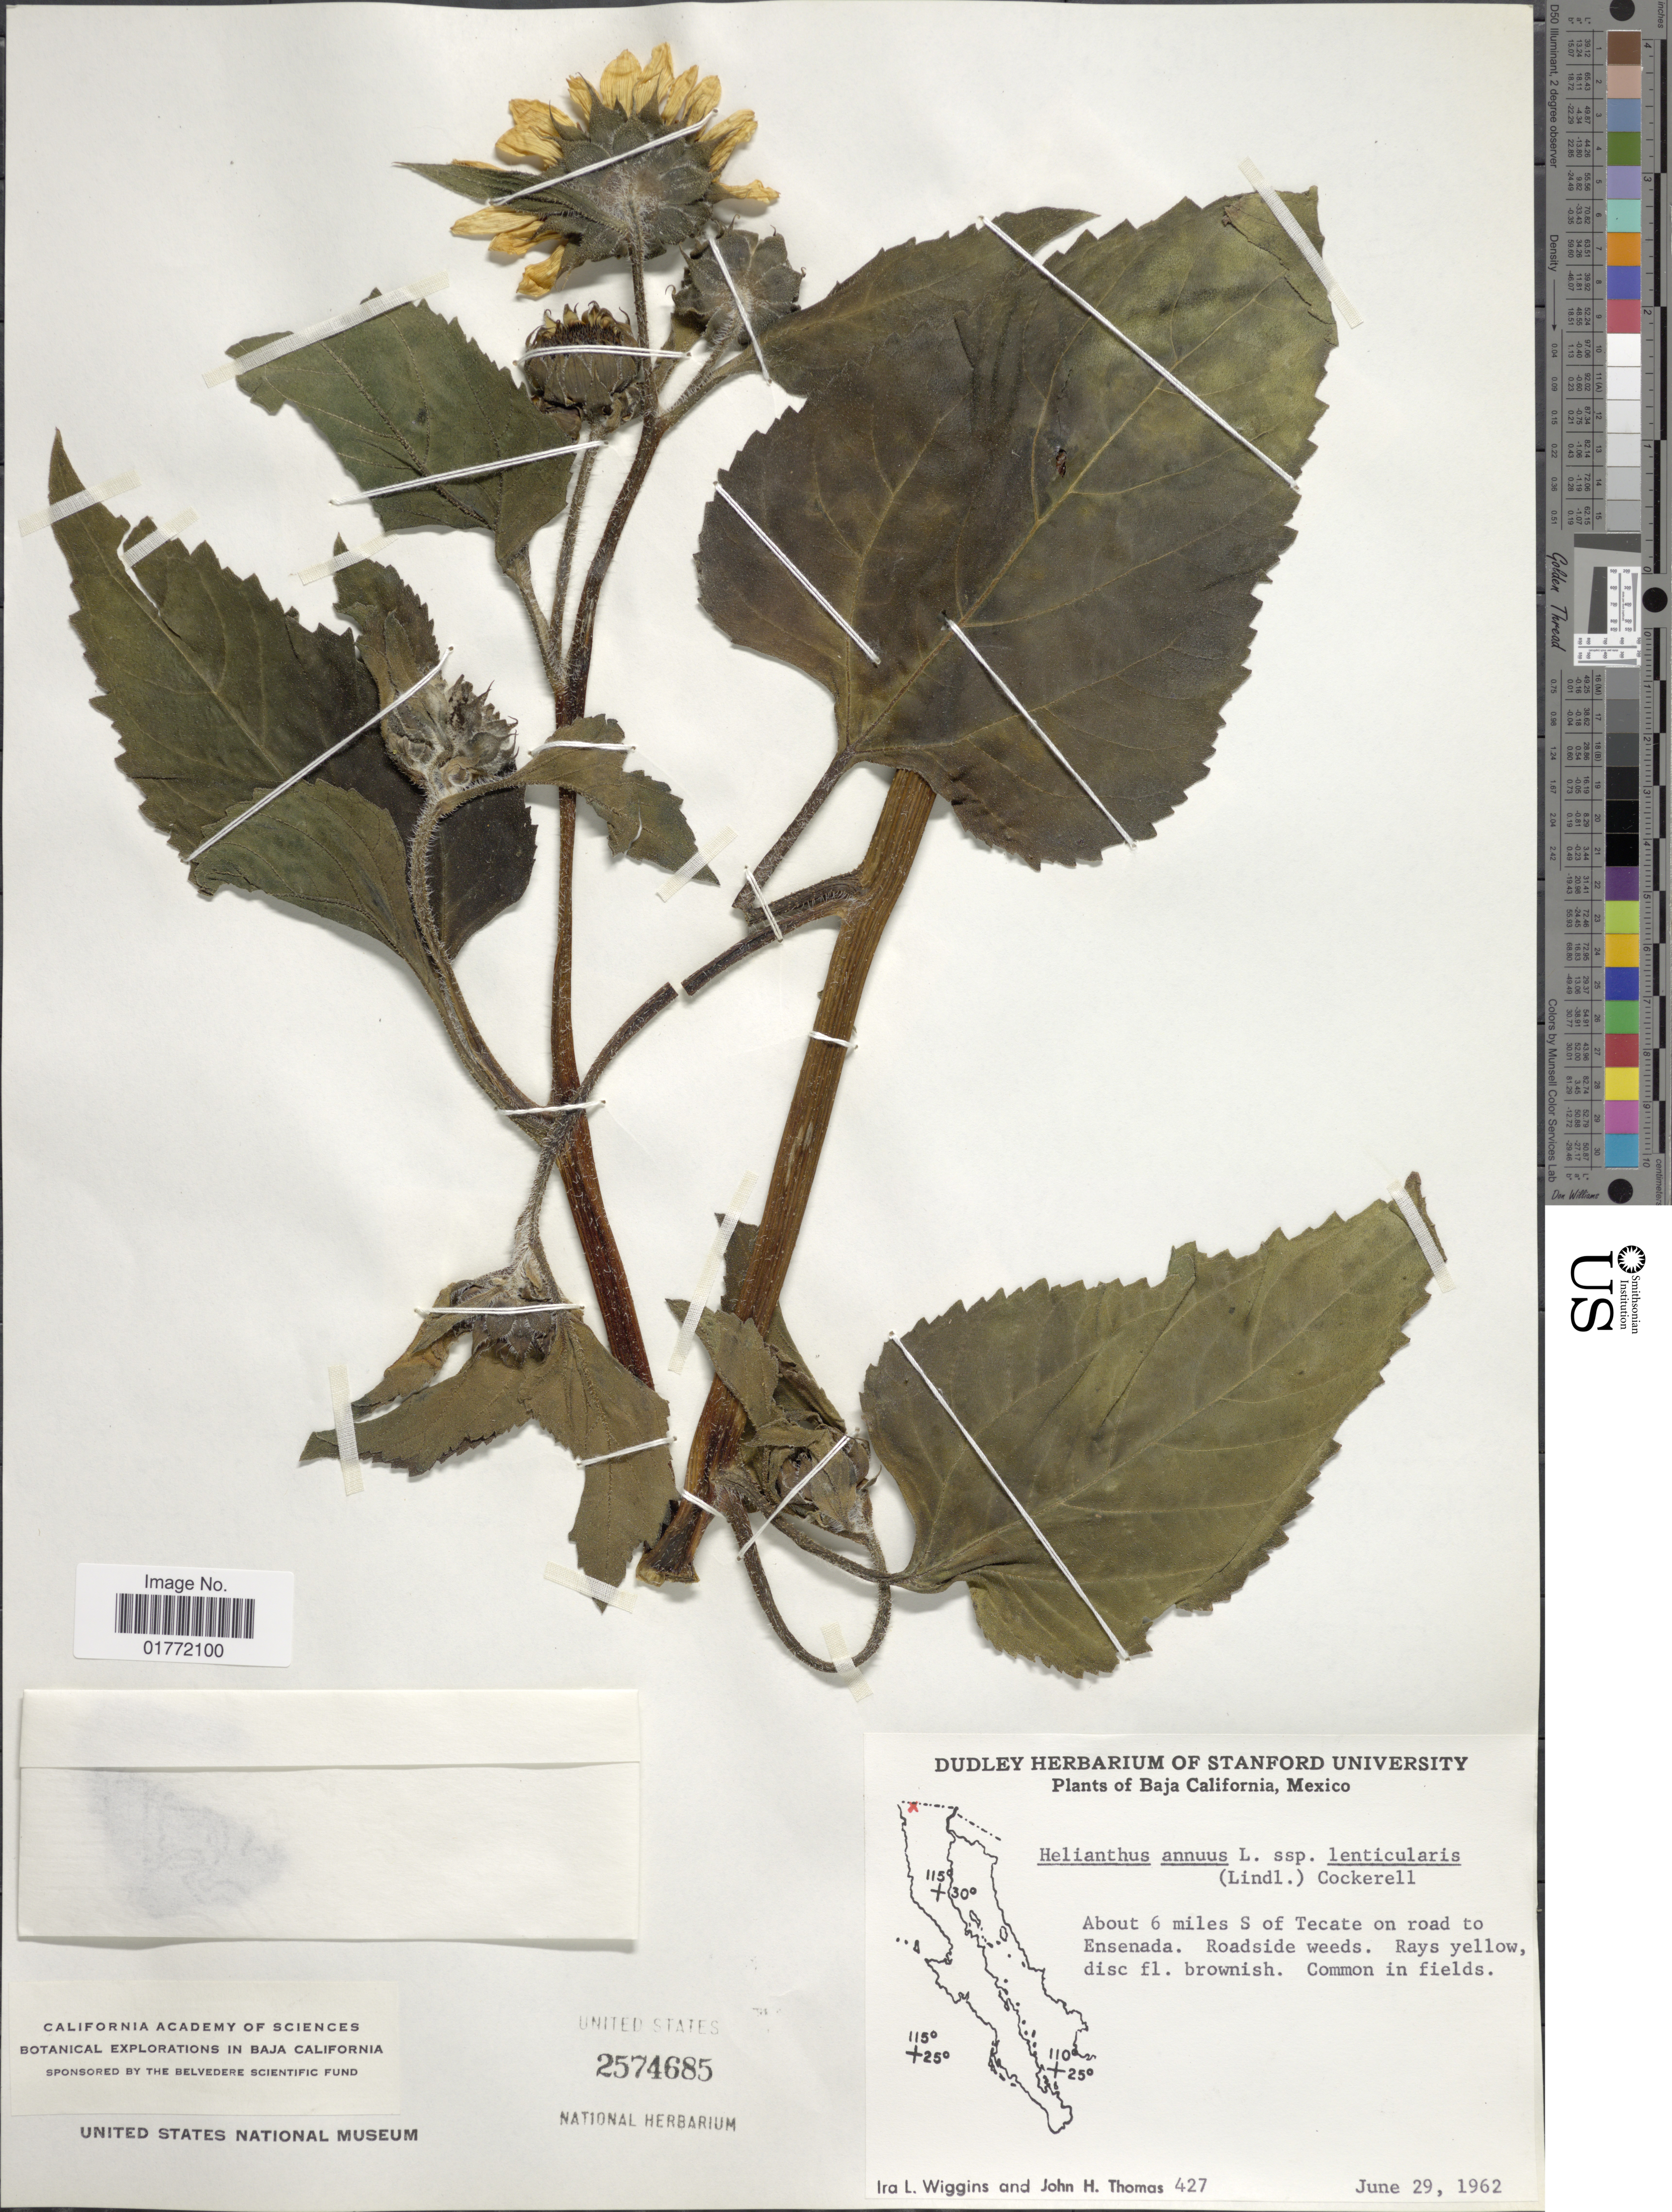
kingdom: Plantae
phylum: Tracheophyta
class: Magnoliopsida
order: Asterales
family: Asteraceae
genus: Helianthus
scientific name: Helianthus annuus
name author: L.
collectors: I. L. Wiggins & J. H. Thomas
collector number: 427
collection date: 1962-06-29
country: Mexico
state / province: Baja California Sur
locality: About 6 miles S of Tecate on road to Ensenada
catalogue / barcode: US 2574685